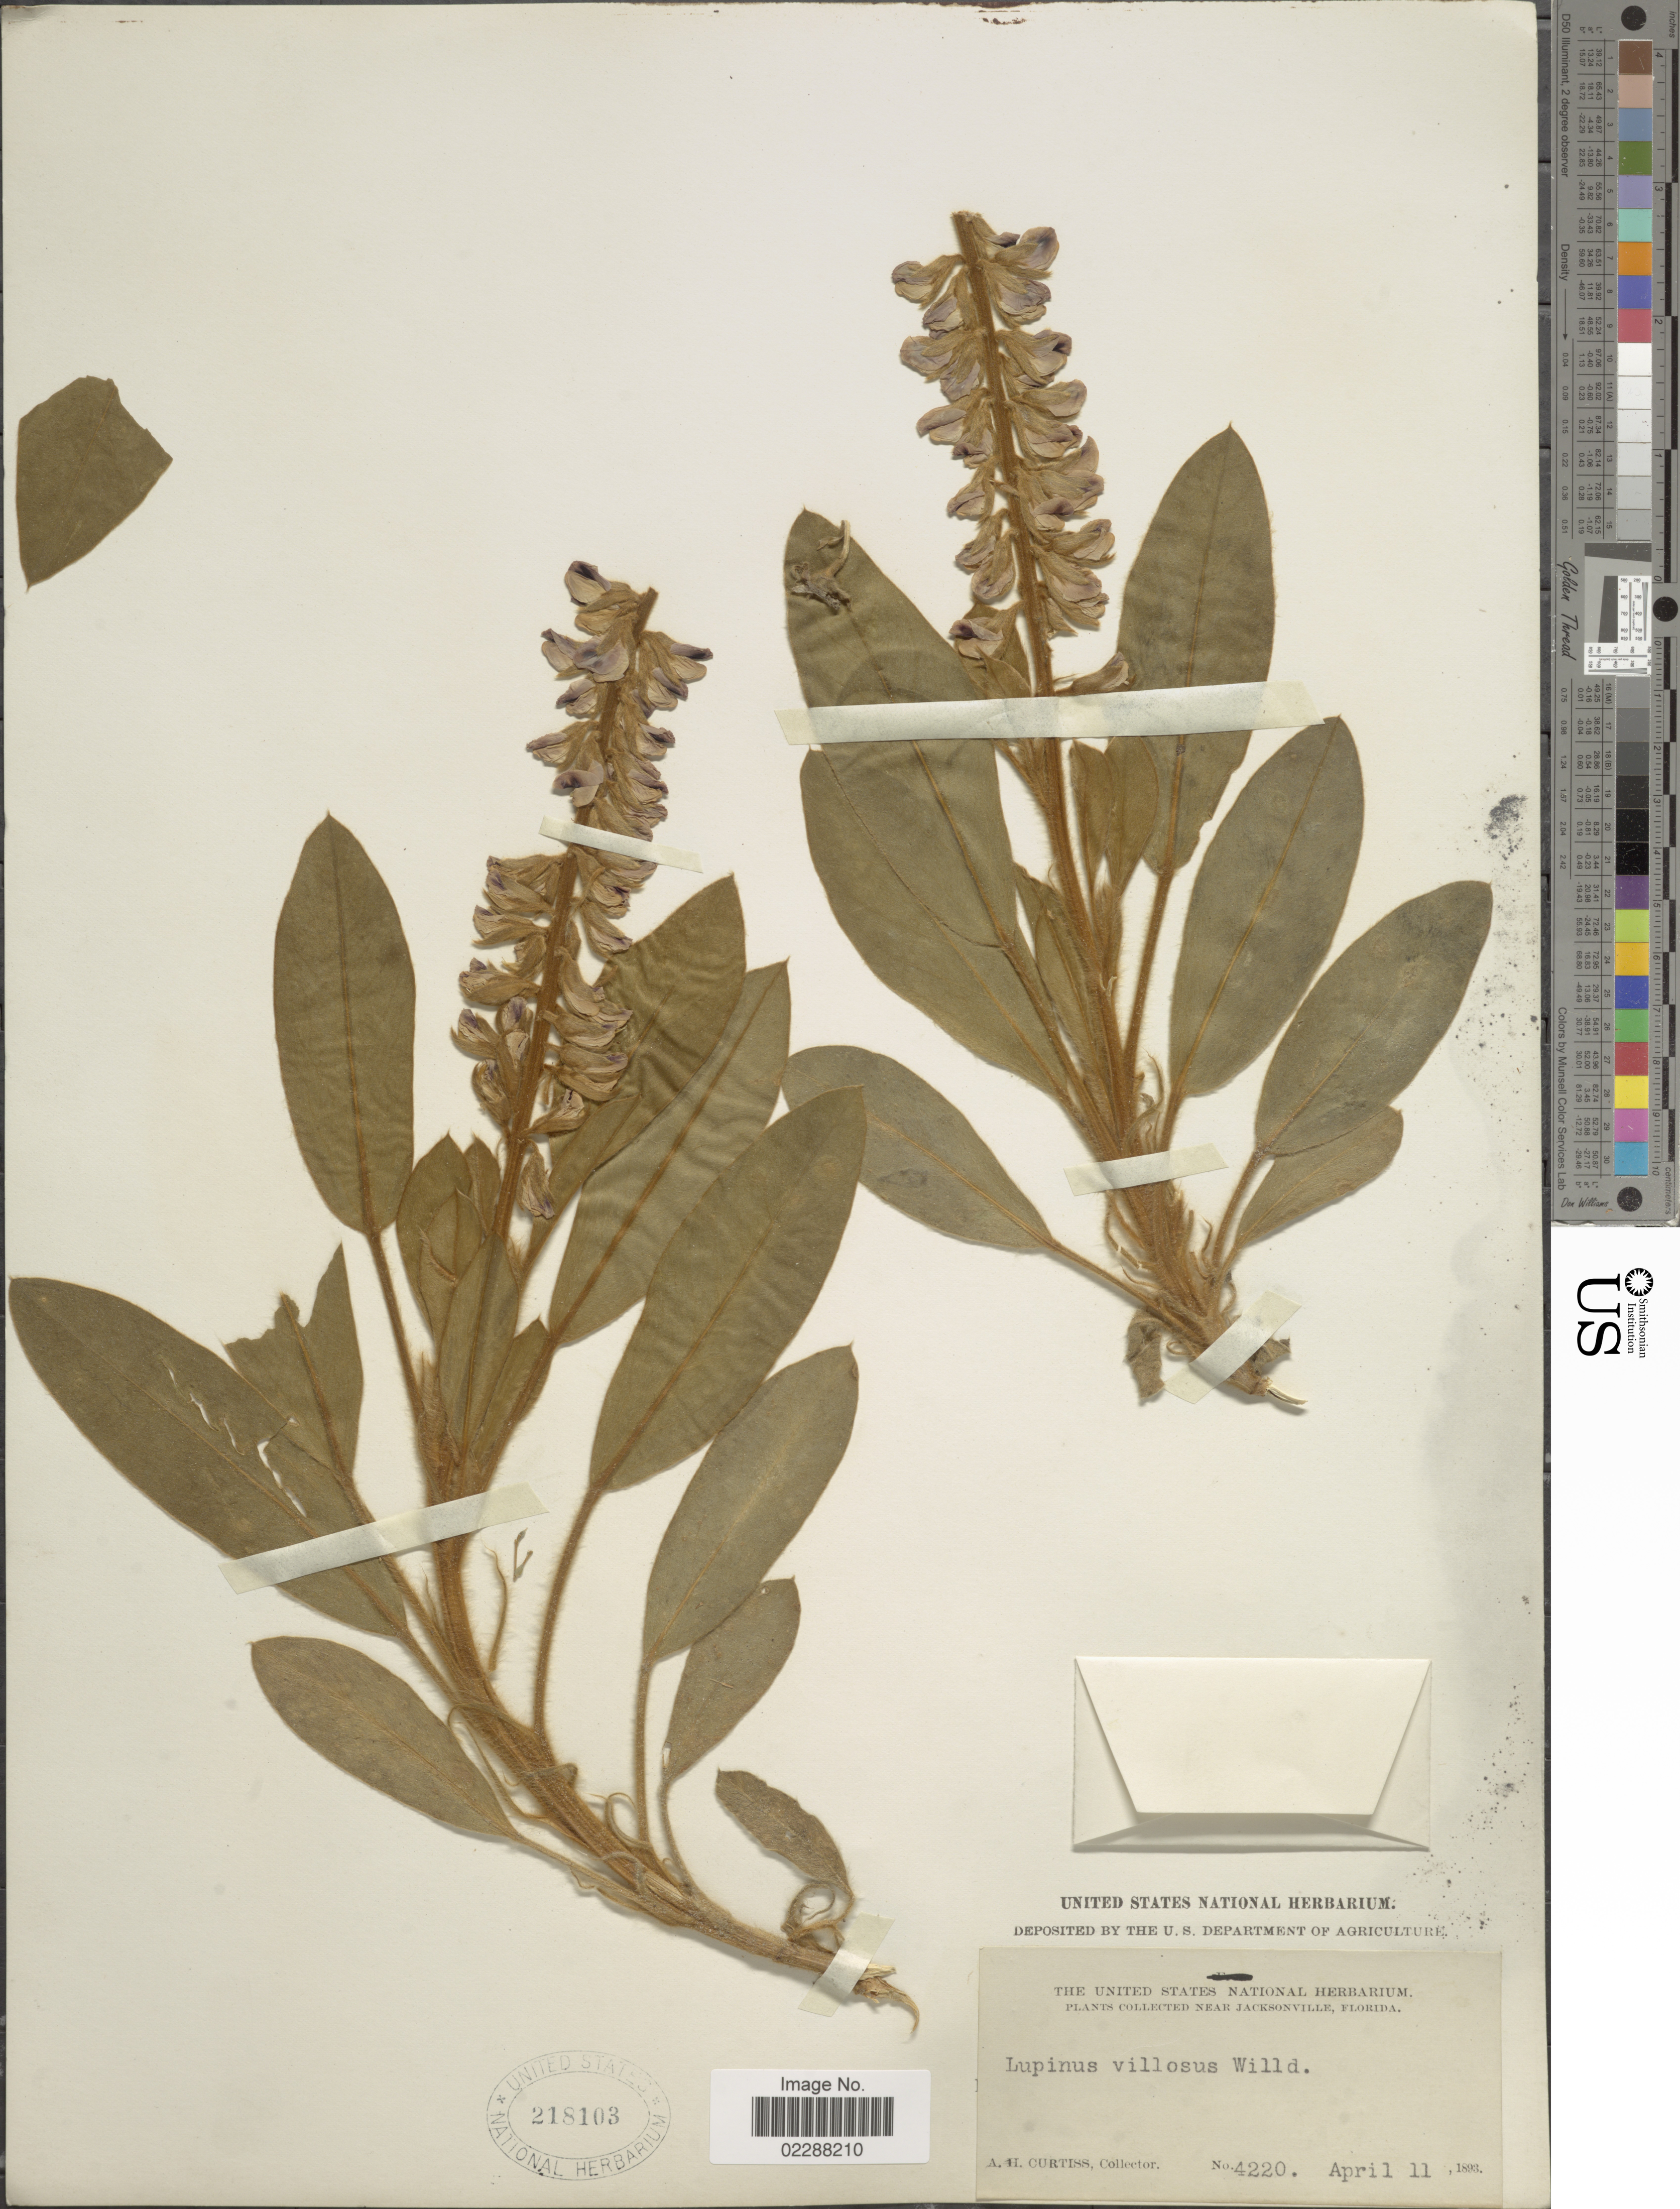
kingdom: Plantae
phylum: Tracheophyta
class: Magnoliopsida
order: Fabales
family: Fabaceae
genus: Lupinus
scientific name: Lupinus villosus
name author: Willd.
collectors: A. H. Curtiss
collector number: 4220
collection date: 1893-04-11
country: United States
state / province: Florida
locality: Near Jacksonville, Florida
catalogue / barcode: US 218103